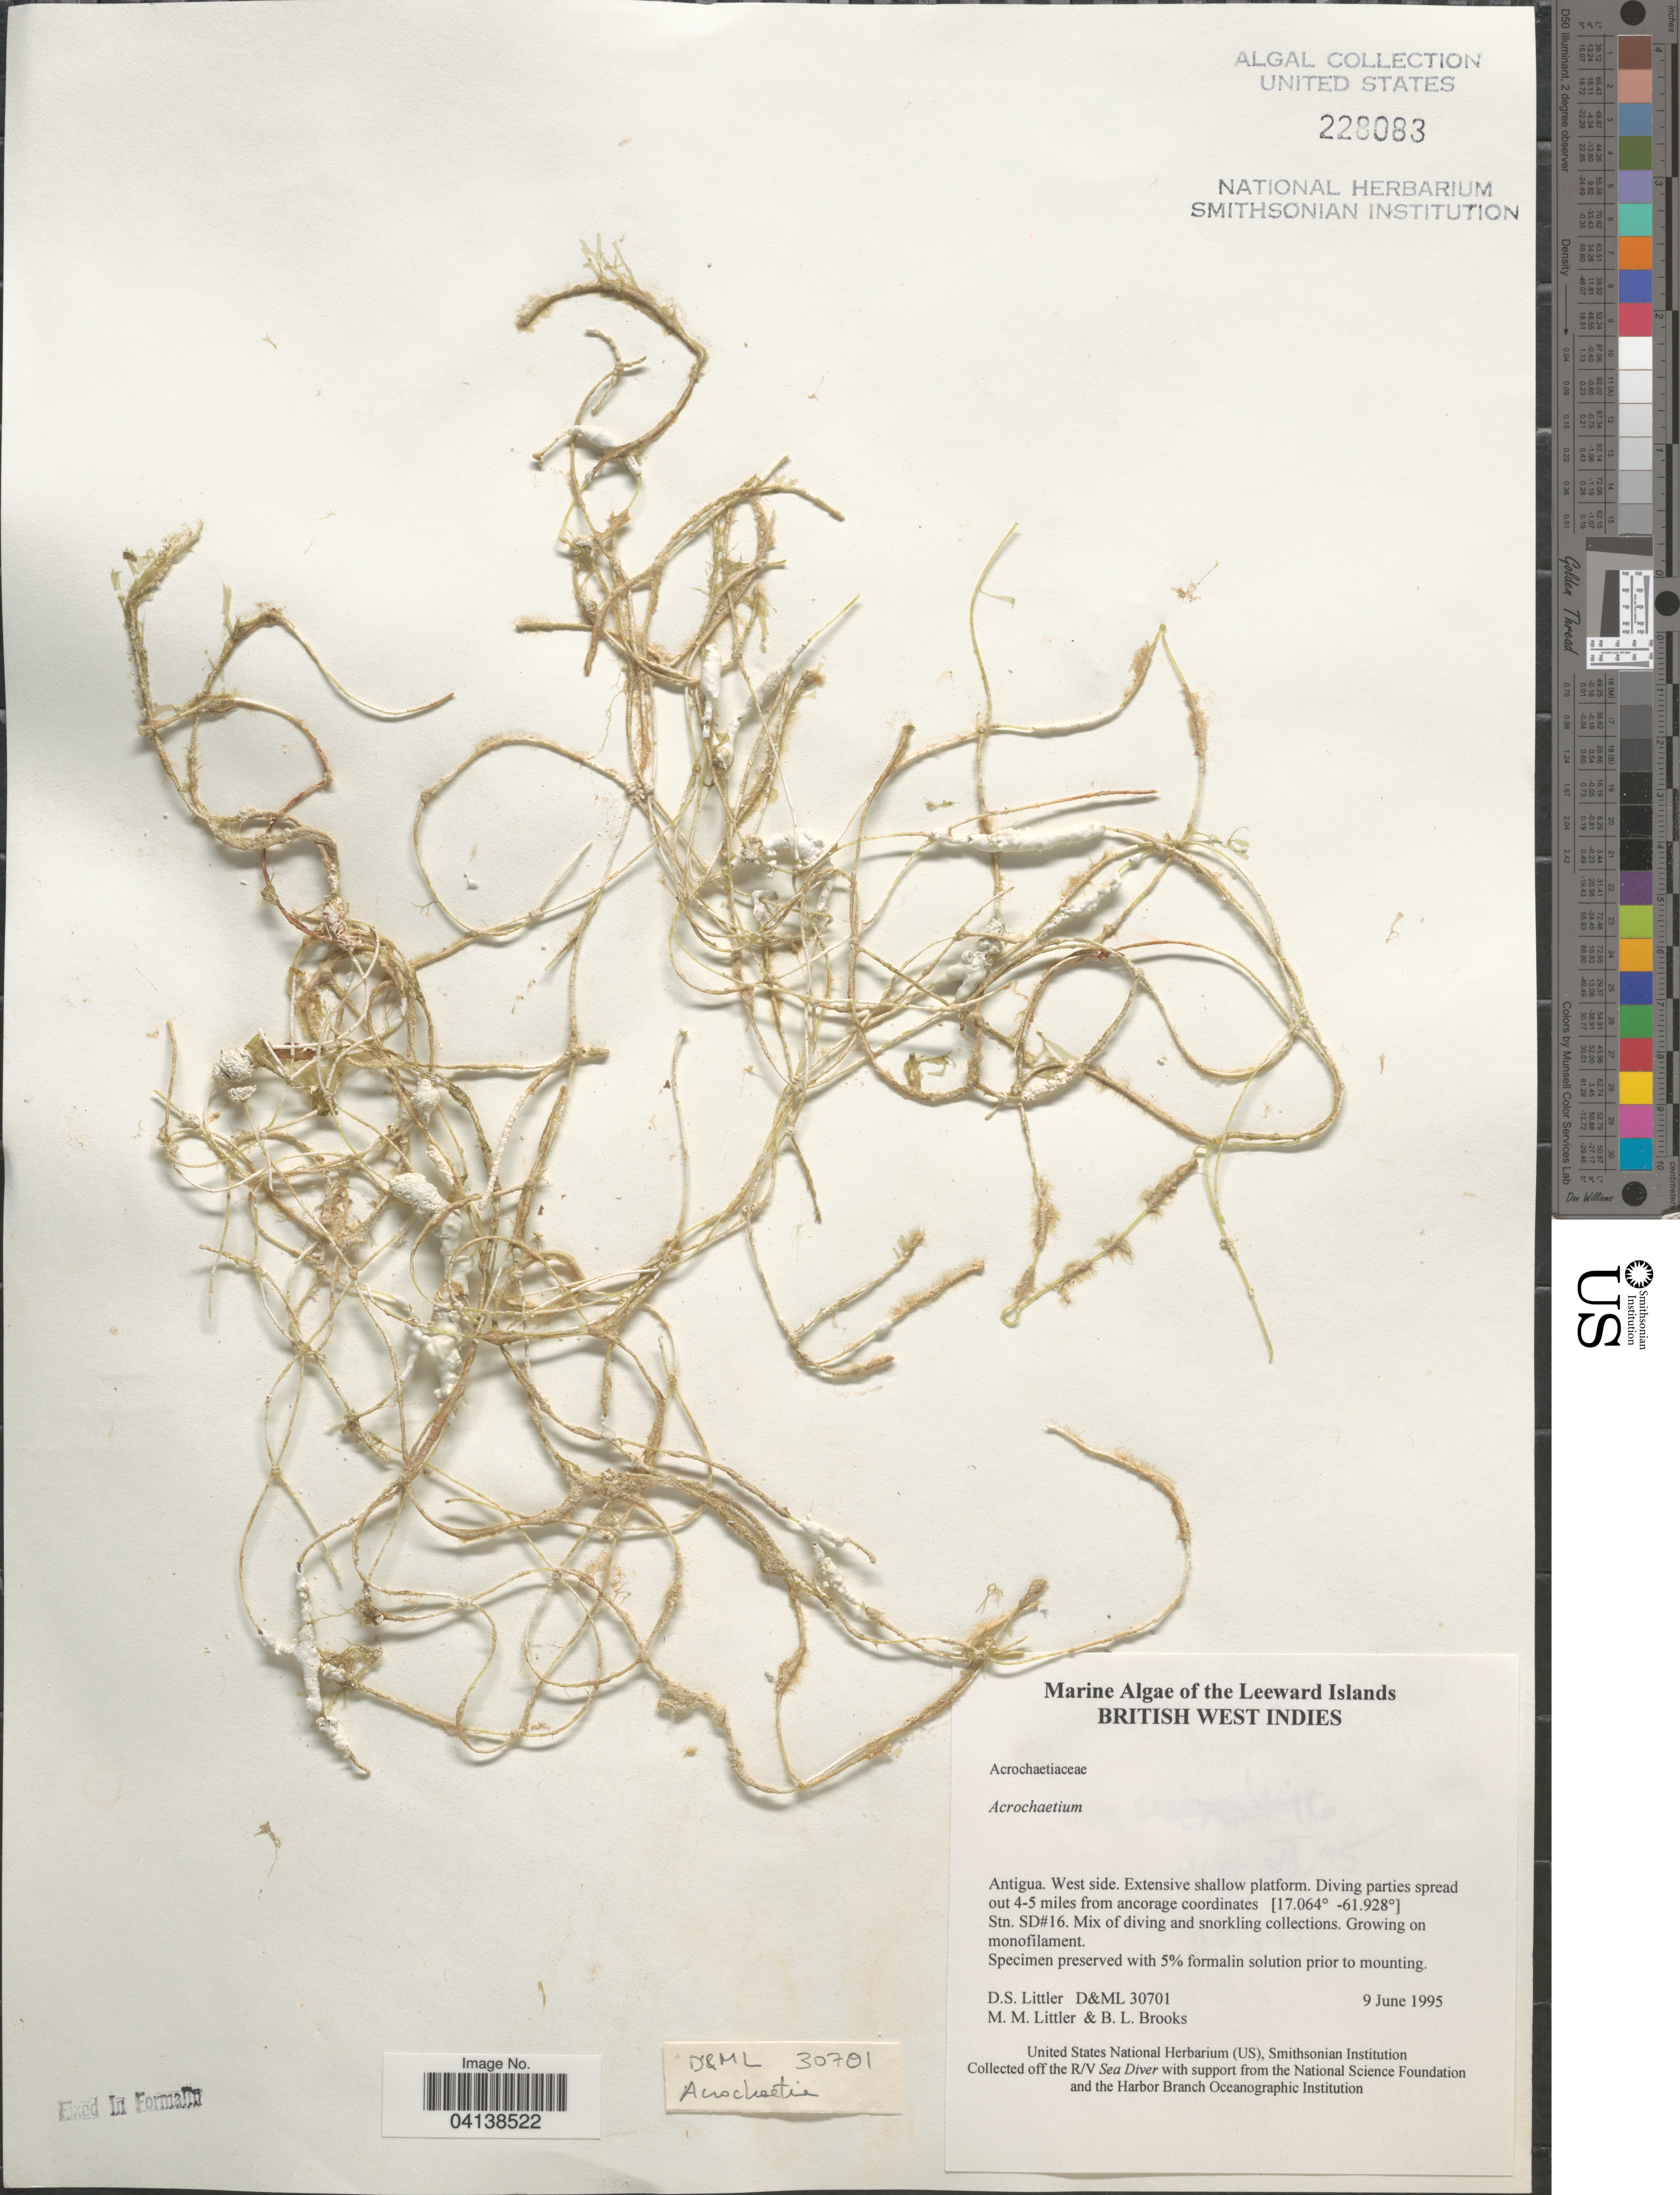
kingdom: Plantae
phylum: Rhodophyta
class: Florideophyceae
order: Acrochaetiales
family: Acrochaetiaceae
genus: Acrochaetium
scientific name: Acrochaetium sp.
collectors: D. S. Littler & B. Brooks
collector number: D&ML 30701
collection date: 1995-06-09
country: Antigua and Barbuda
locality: The Leeward Islands. British West Indies. Antigua. West side. Diving parties spread out 4-5 miles from ancorage coordinates. Stn. SD#16.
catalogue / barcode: US 228083